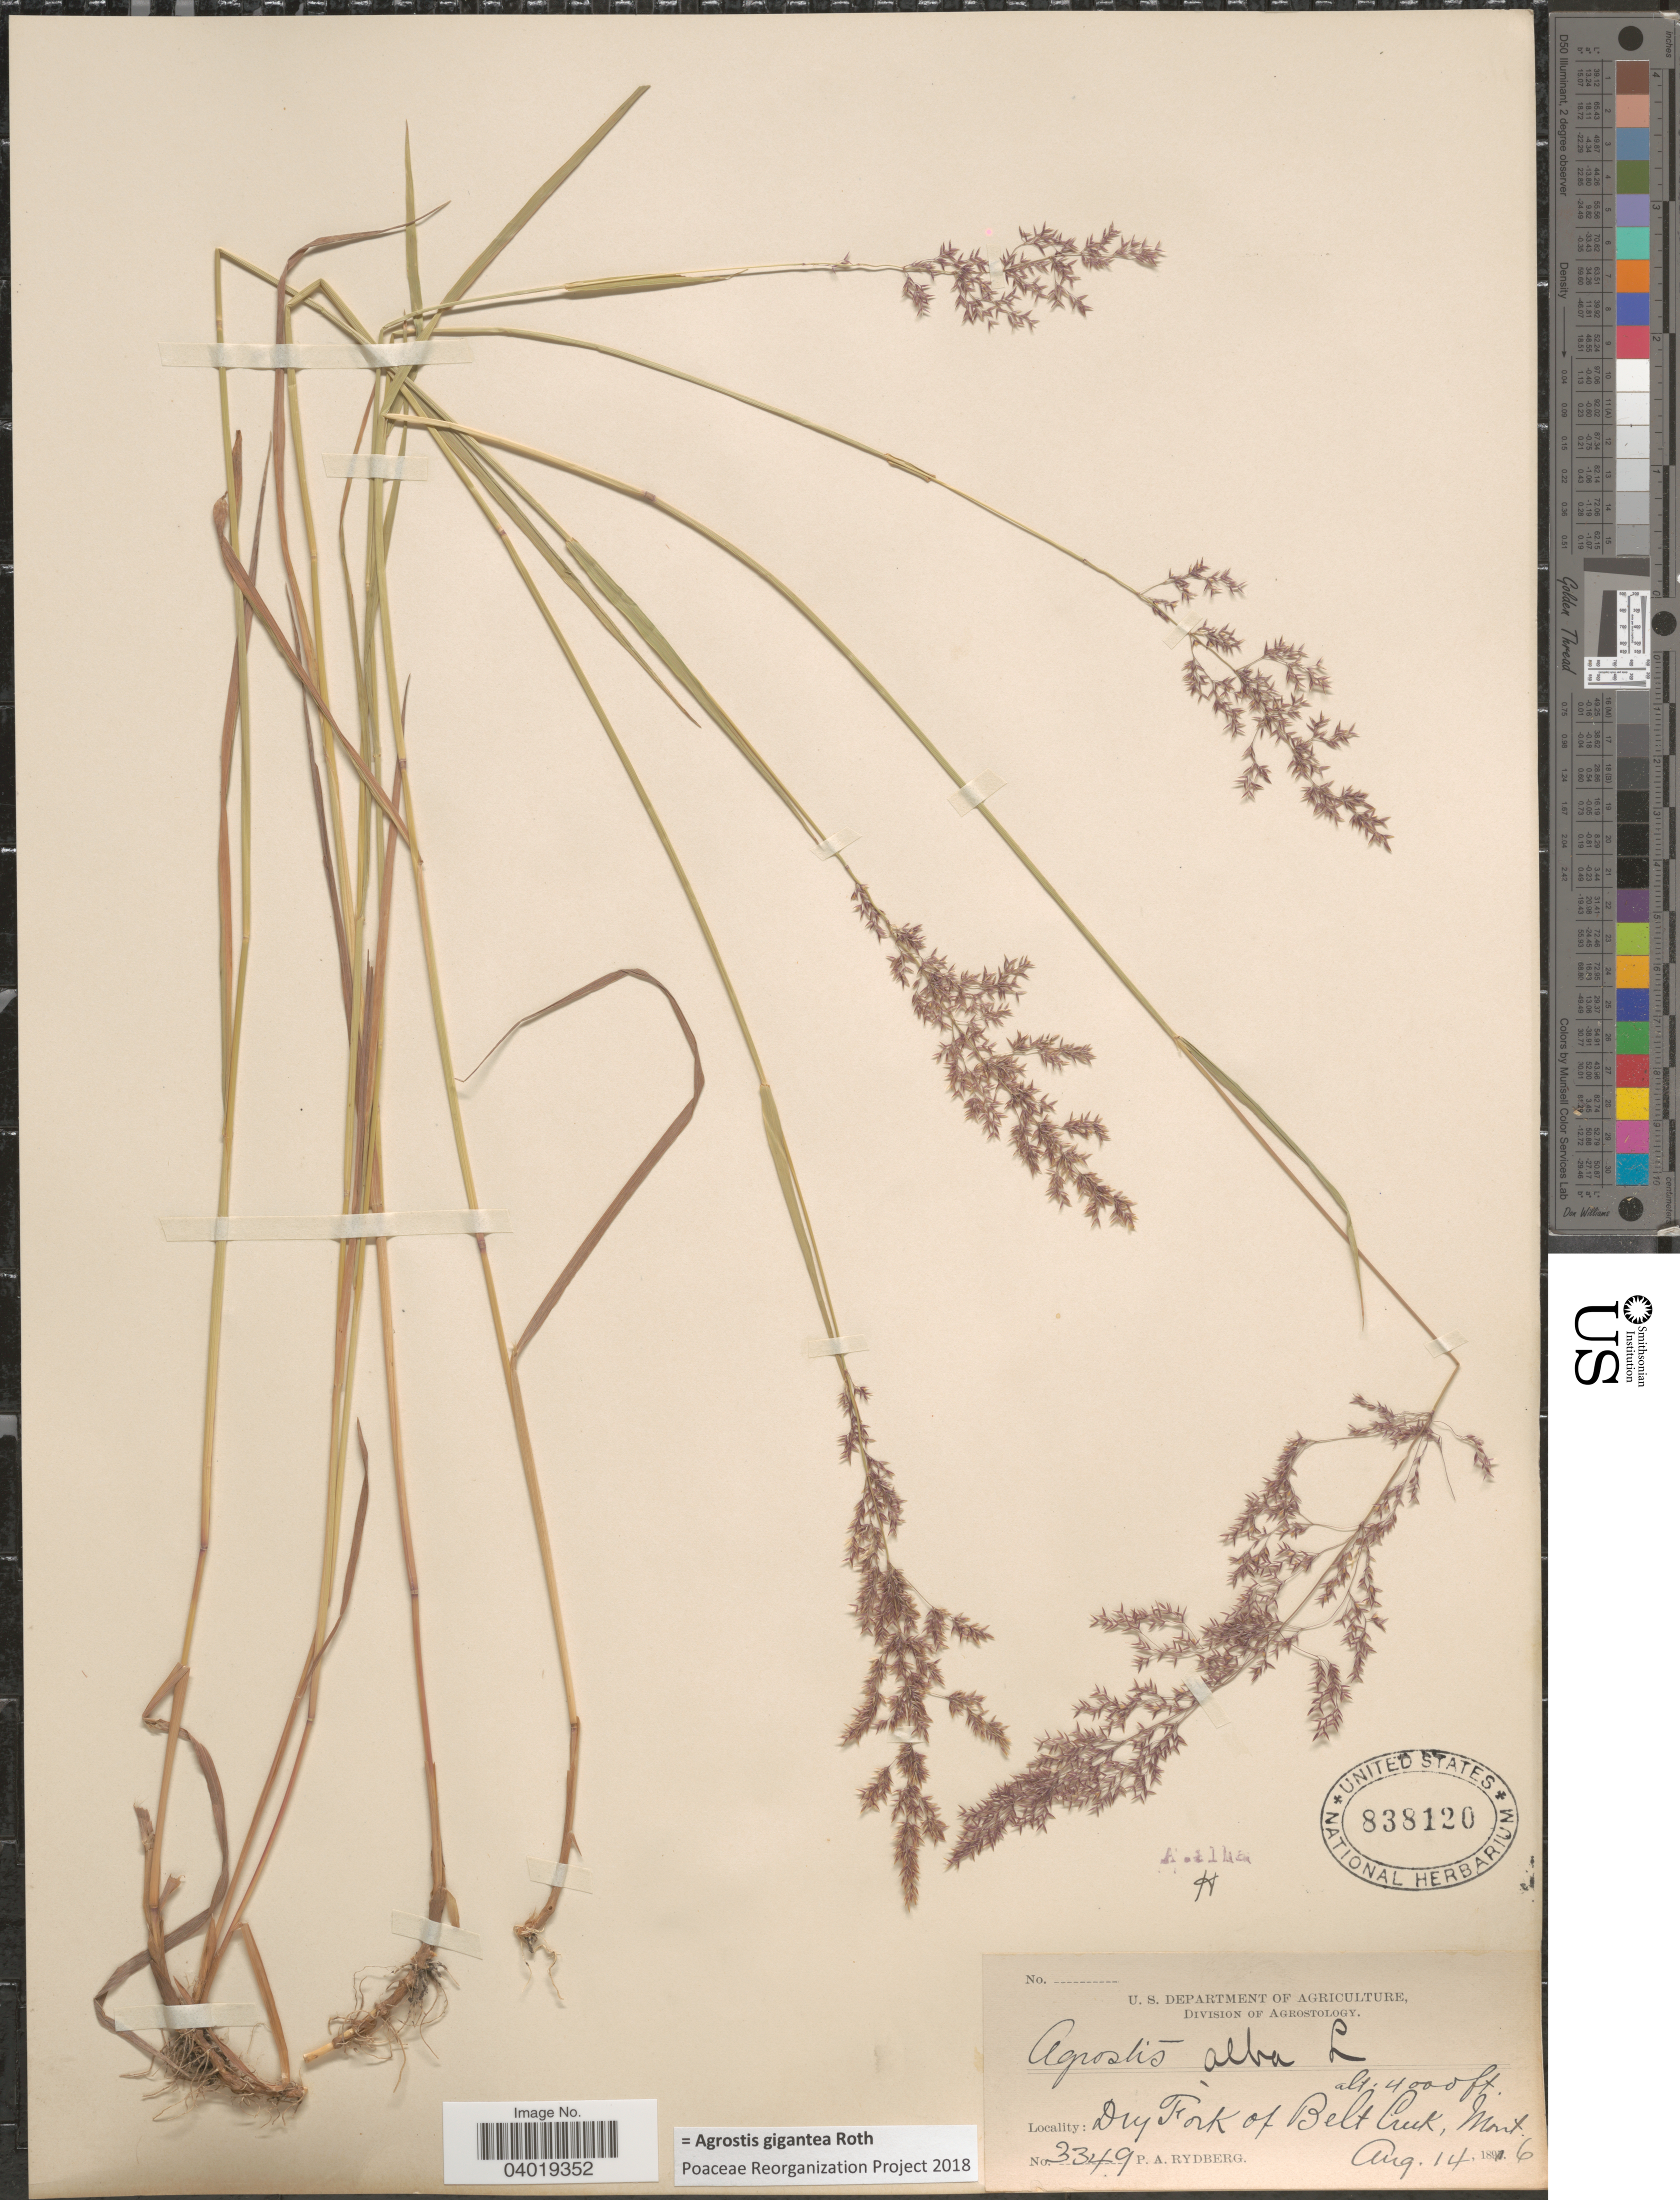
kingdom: Plantae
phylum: Tracheophyta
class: Liliopsida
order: Poales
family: Poaceae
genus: Agrostis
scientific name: Agrostis gigantea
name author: Roth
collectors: P. A. Rydberg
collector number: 2349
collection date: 1896-08-14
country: United States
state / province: Montana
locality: Dry Fork of Belt Creek.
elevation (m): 1219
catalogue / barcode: US 838120